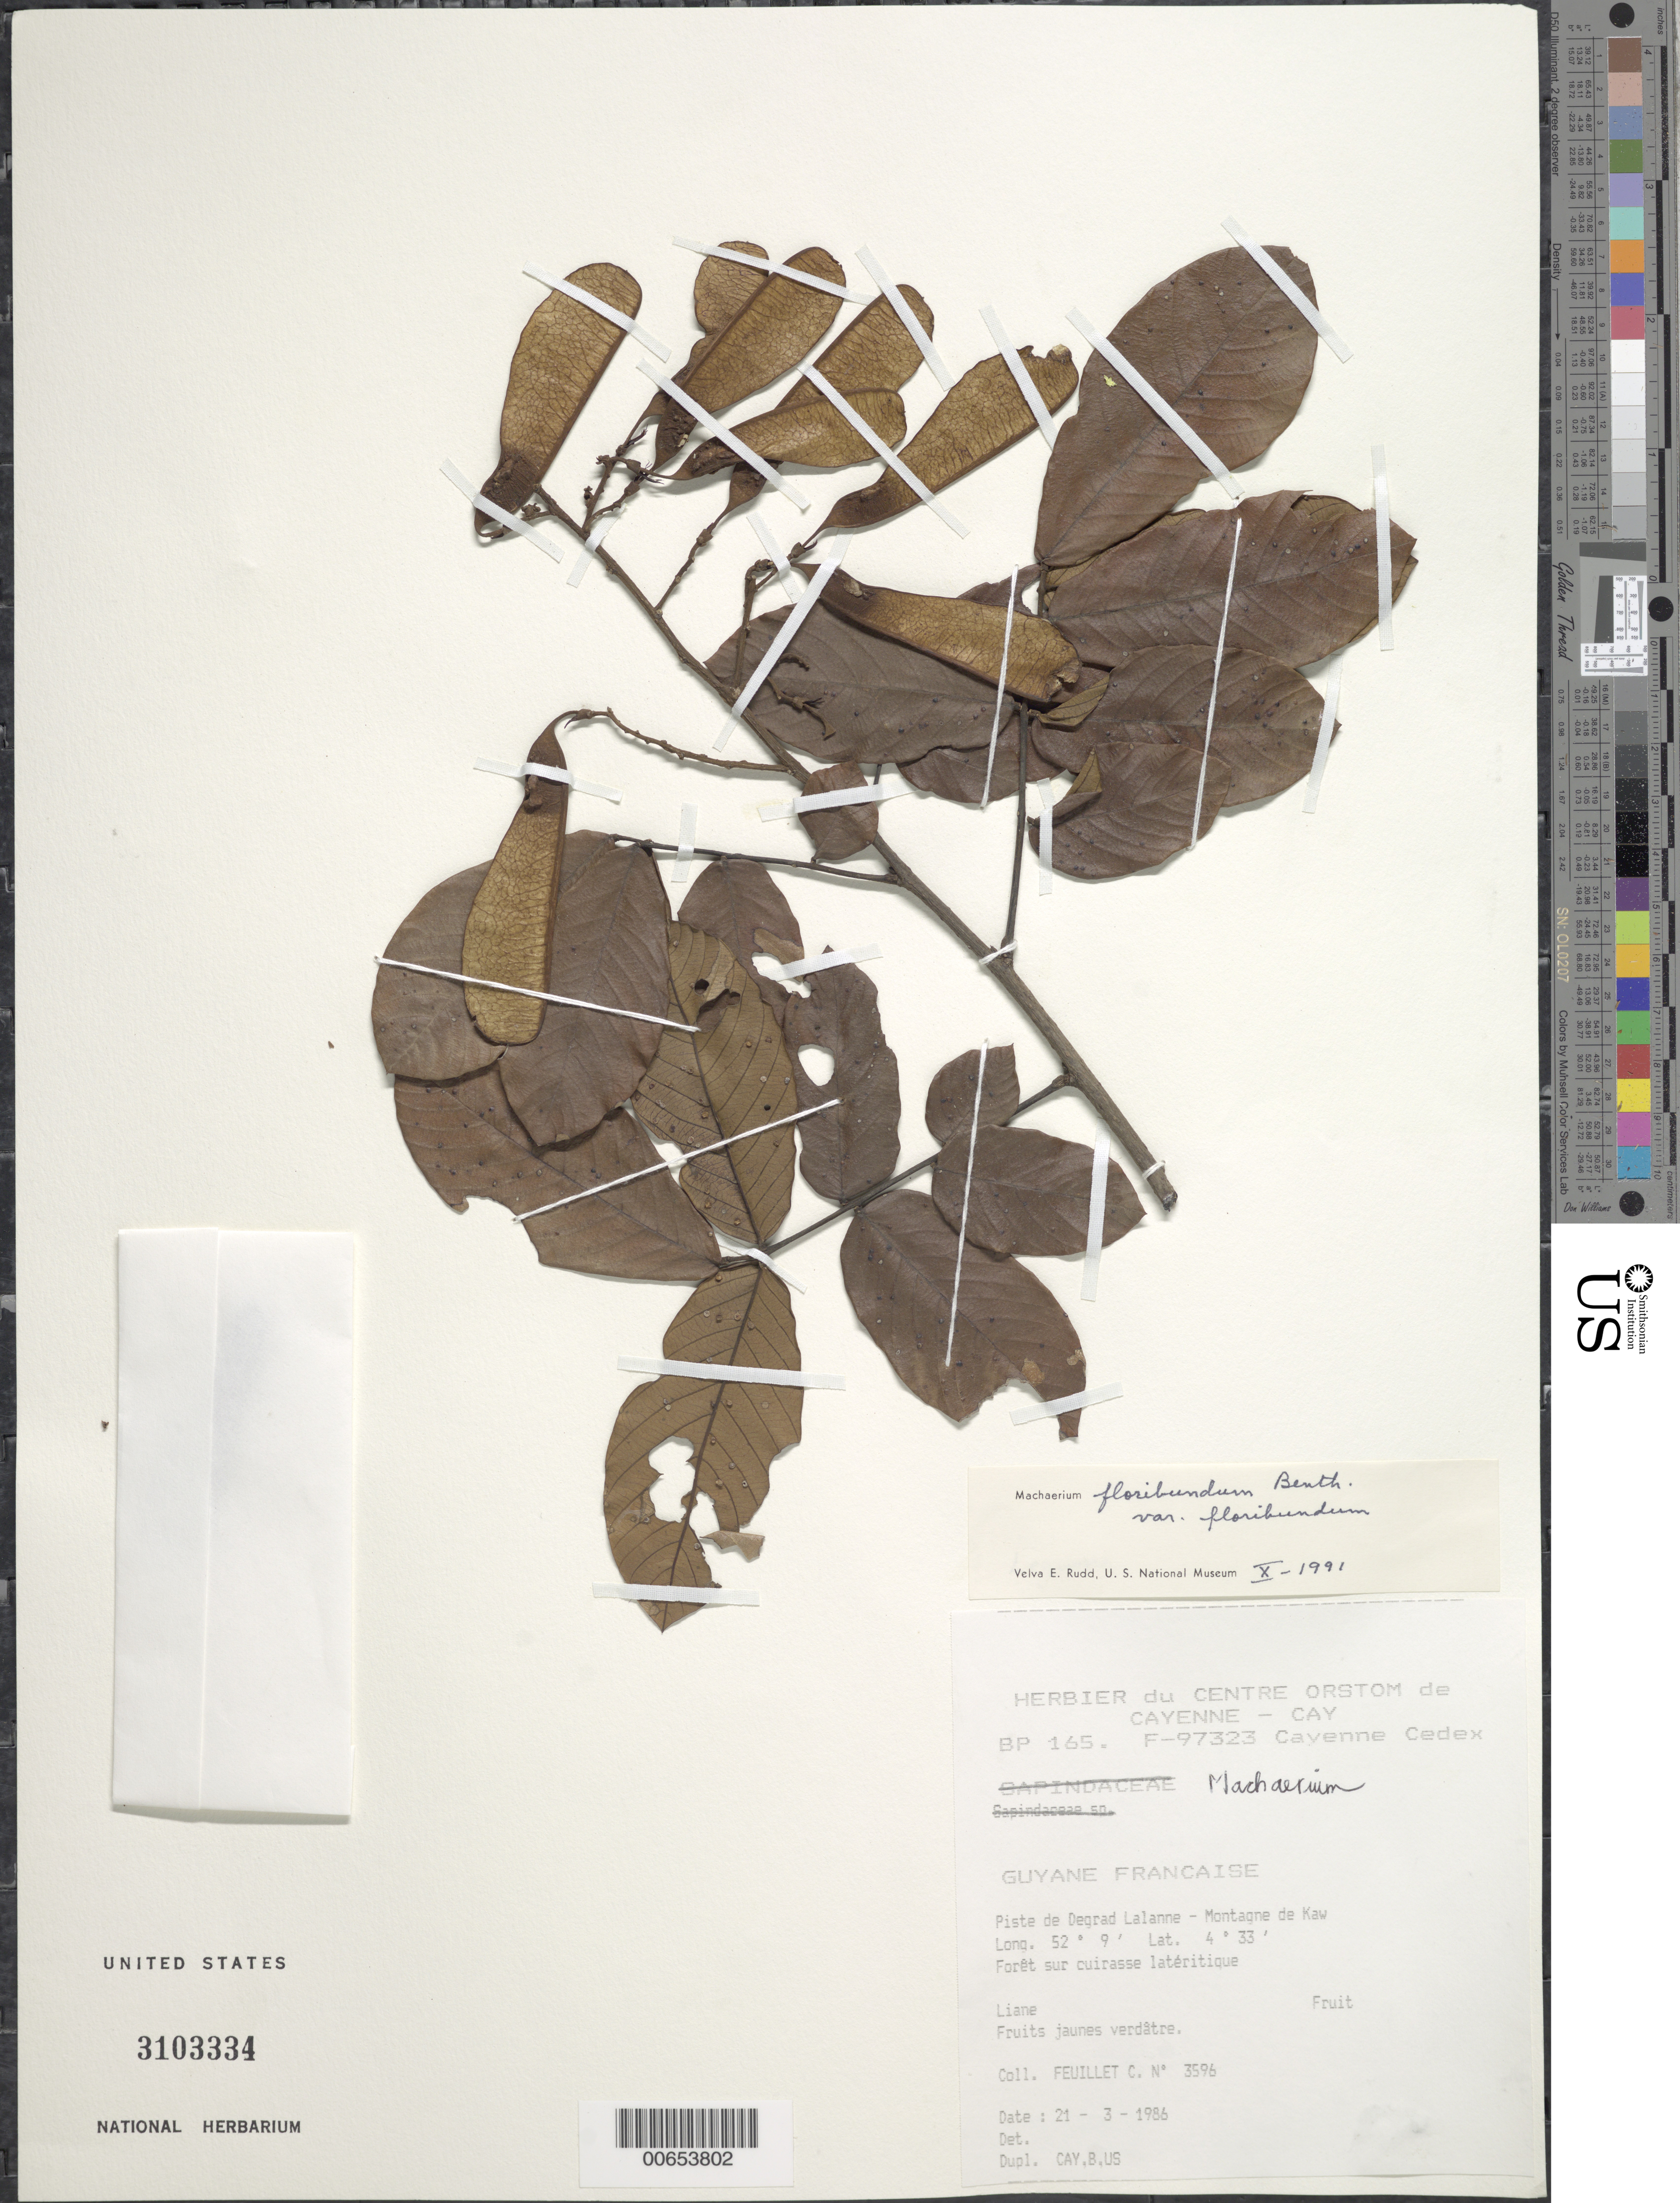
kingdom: Plantae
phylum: Tracheophyta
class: Magnoliopsida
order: Fabales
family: Fabaceae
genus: Machaerium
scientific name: Machaerium floribundum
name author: Benth.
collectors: C. Feuillet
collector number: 3596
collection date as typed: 21-Mar-86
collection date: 1986-03-21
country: French Guiana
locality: Piste de Dégrad Lalanne, Montagne de Kaw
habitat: Forêt sur cuirasse latéritique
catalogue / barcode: US 3103334